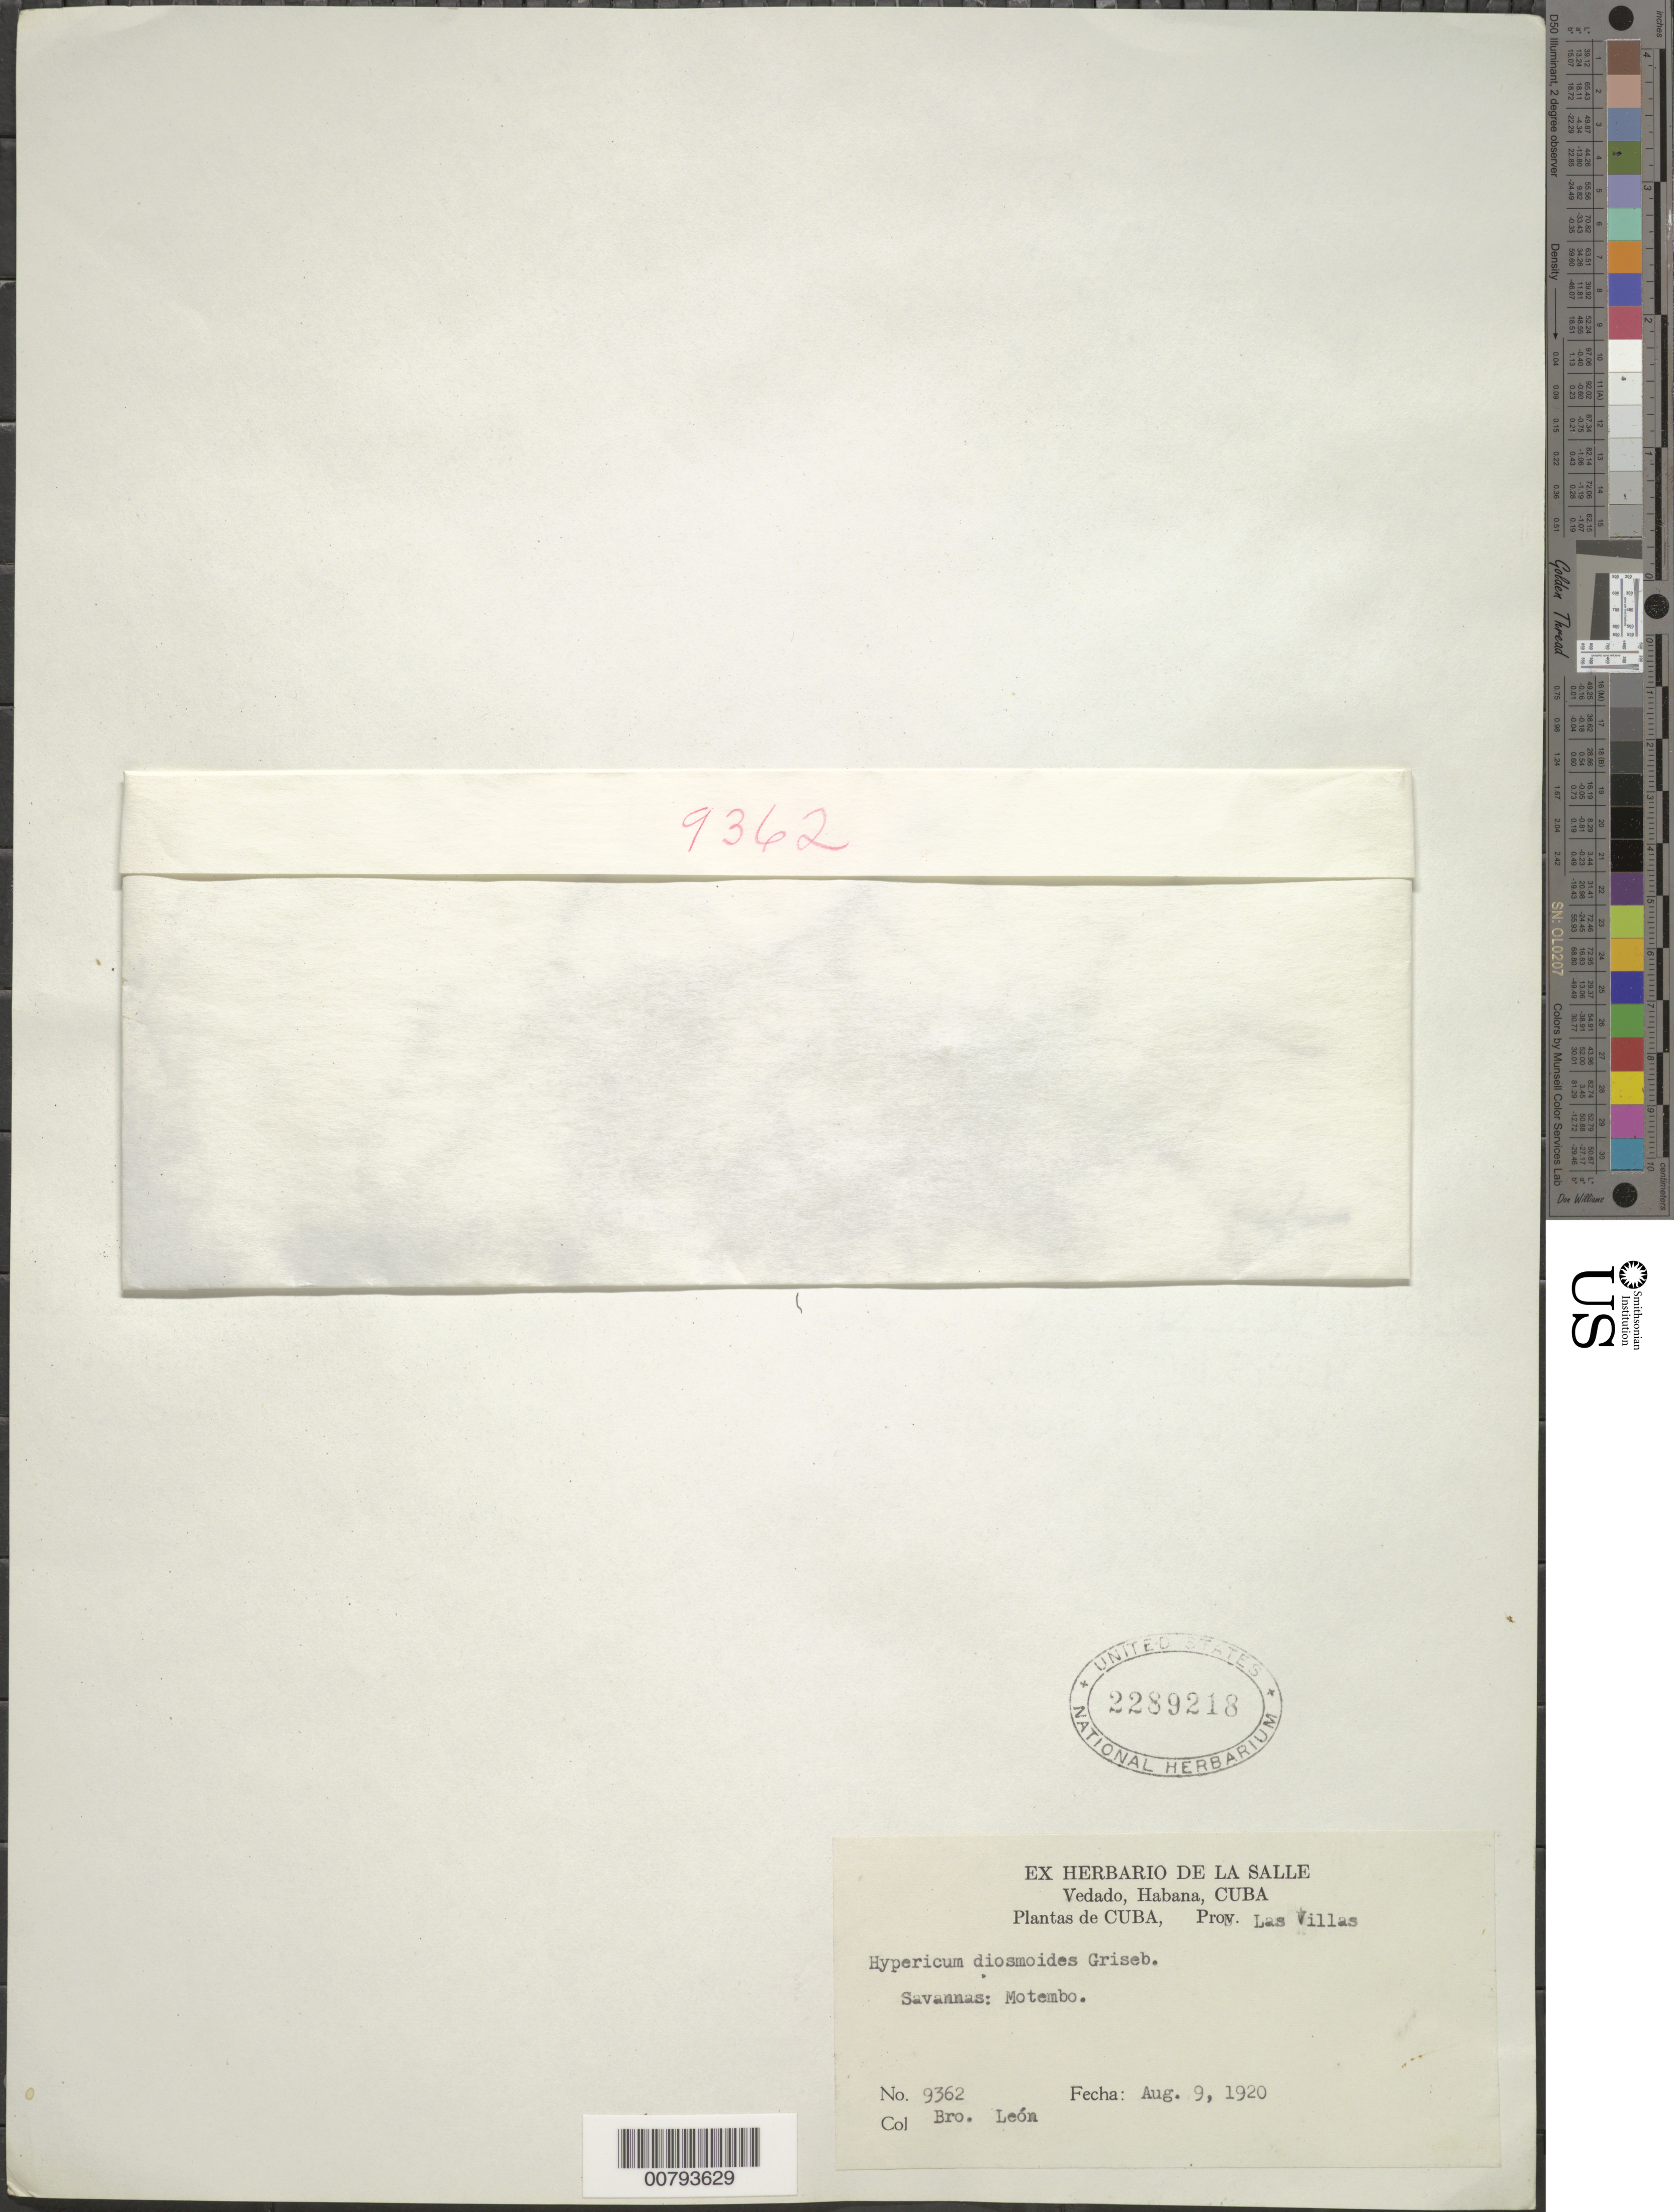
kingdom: Plantae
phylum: Tracheophyta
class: Magnoliopsida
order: Malpighiales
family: Hypericaceae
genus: Hypericum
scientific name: Hypericum diosmoides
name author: Griseb.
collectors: Bro. León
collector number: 9362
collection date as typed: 09 Aug 1920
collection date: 1920-08-09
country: Cuba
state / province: Las Villas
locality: Motembo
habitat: Savanna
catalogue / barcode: US 2289218